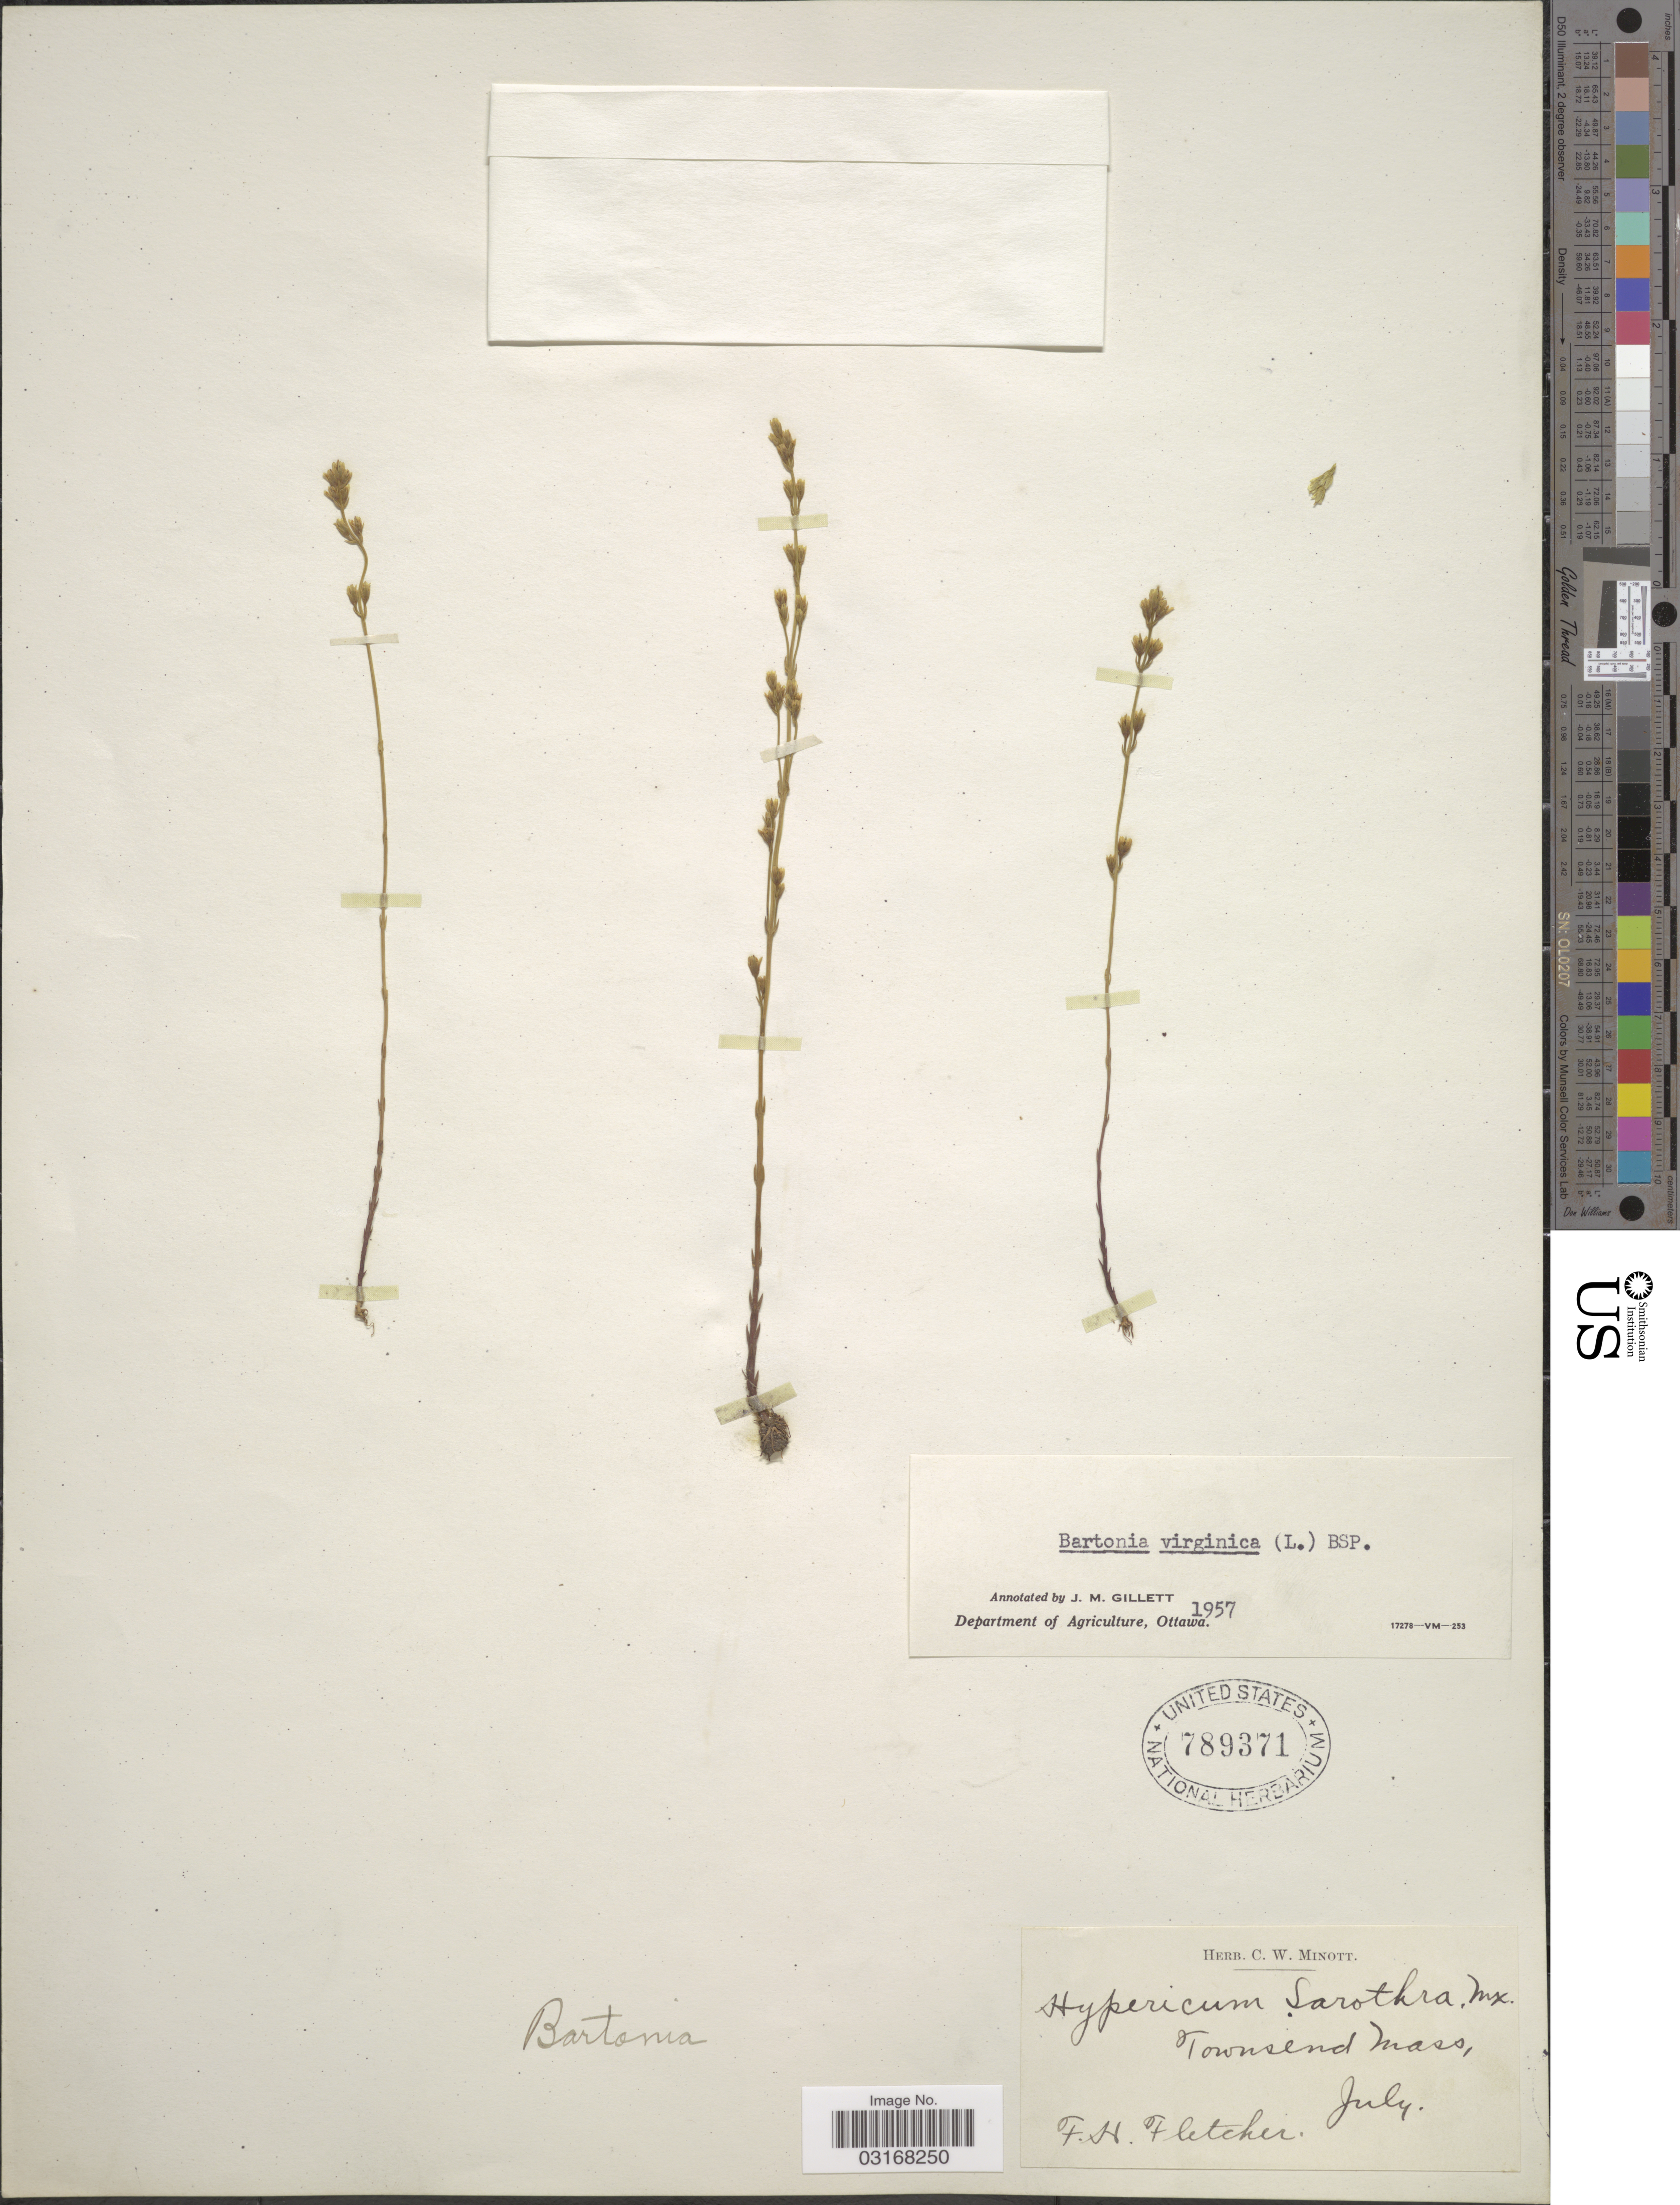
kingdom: Plantae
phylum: Tracheophyta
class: Magnoliopsida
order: Gentianales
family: Gentianaceae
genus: Bartonia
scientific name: Bartonia virginica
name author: (L.) Britton, Stearns & Poggenb.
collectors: F. Fletcher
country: United States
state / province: Massachusetts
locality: Townsend, Mass.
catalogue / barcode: US 789371